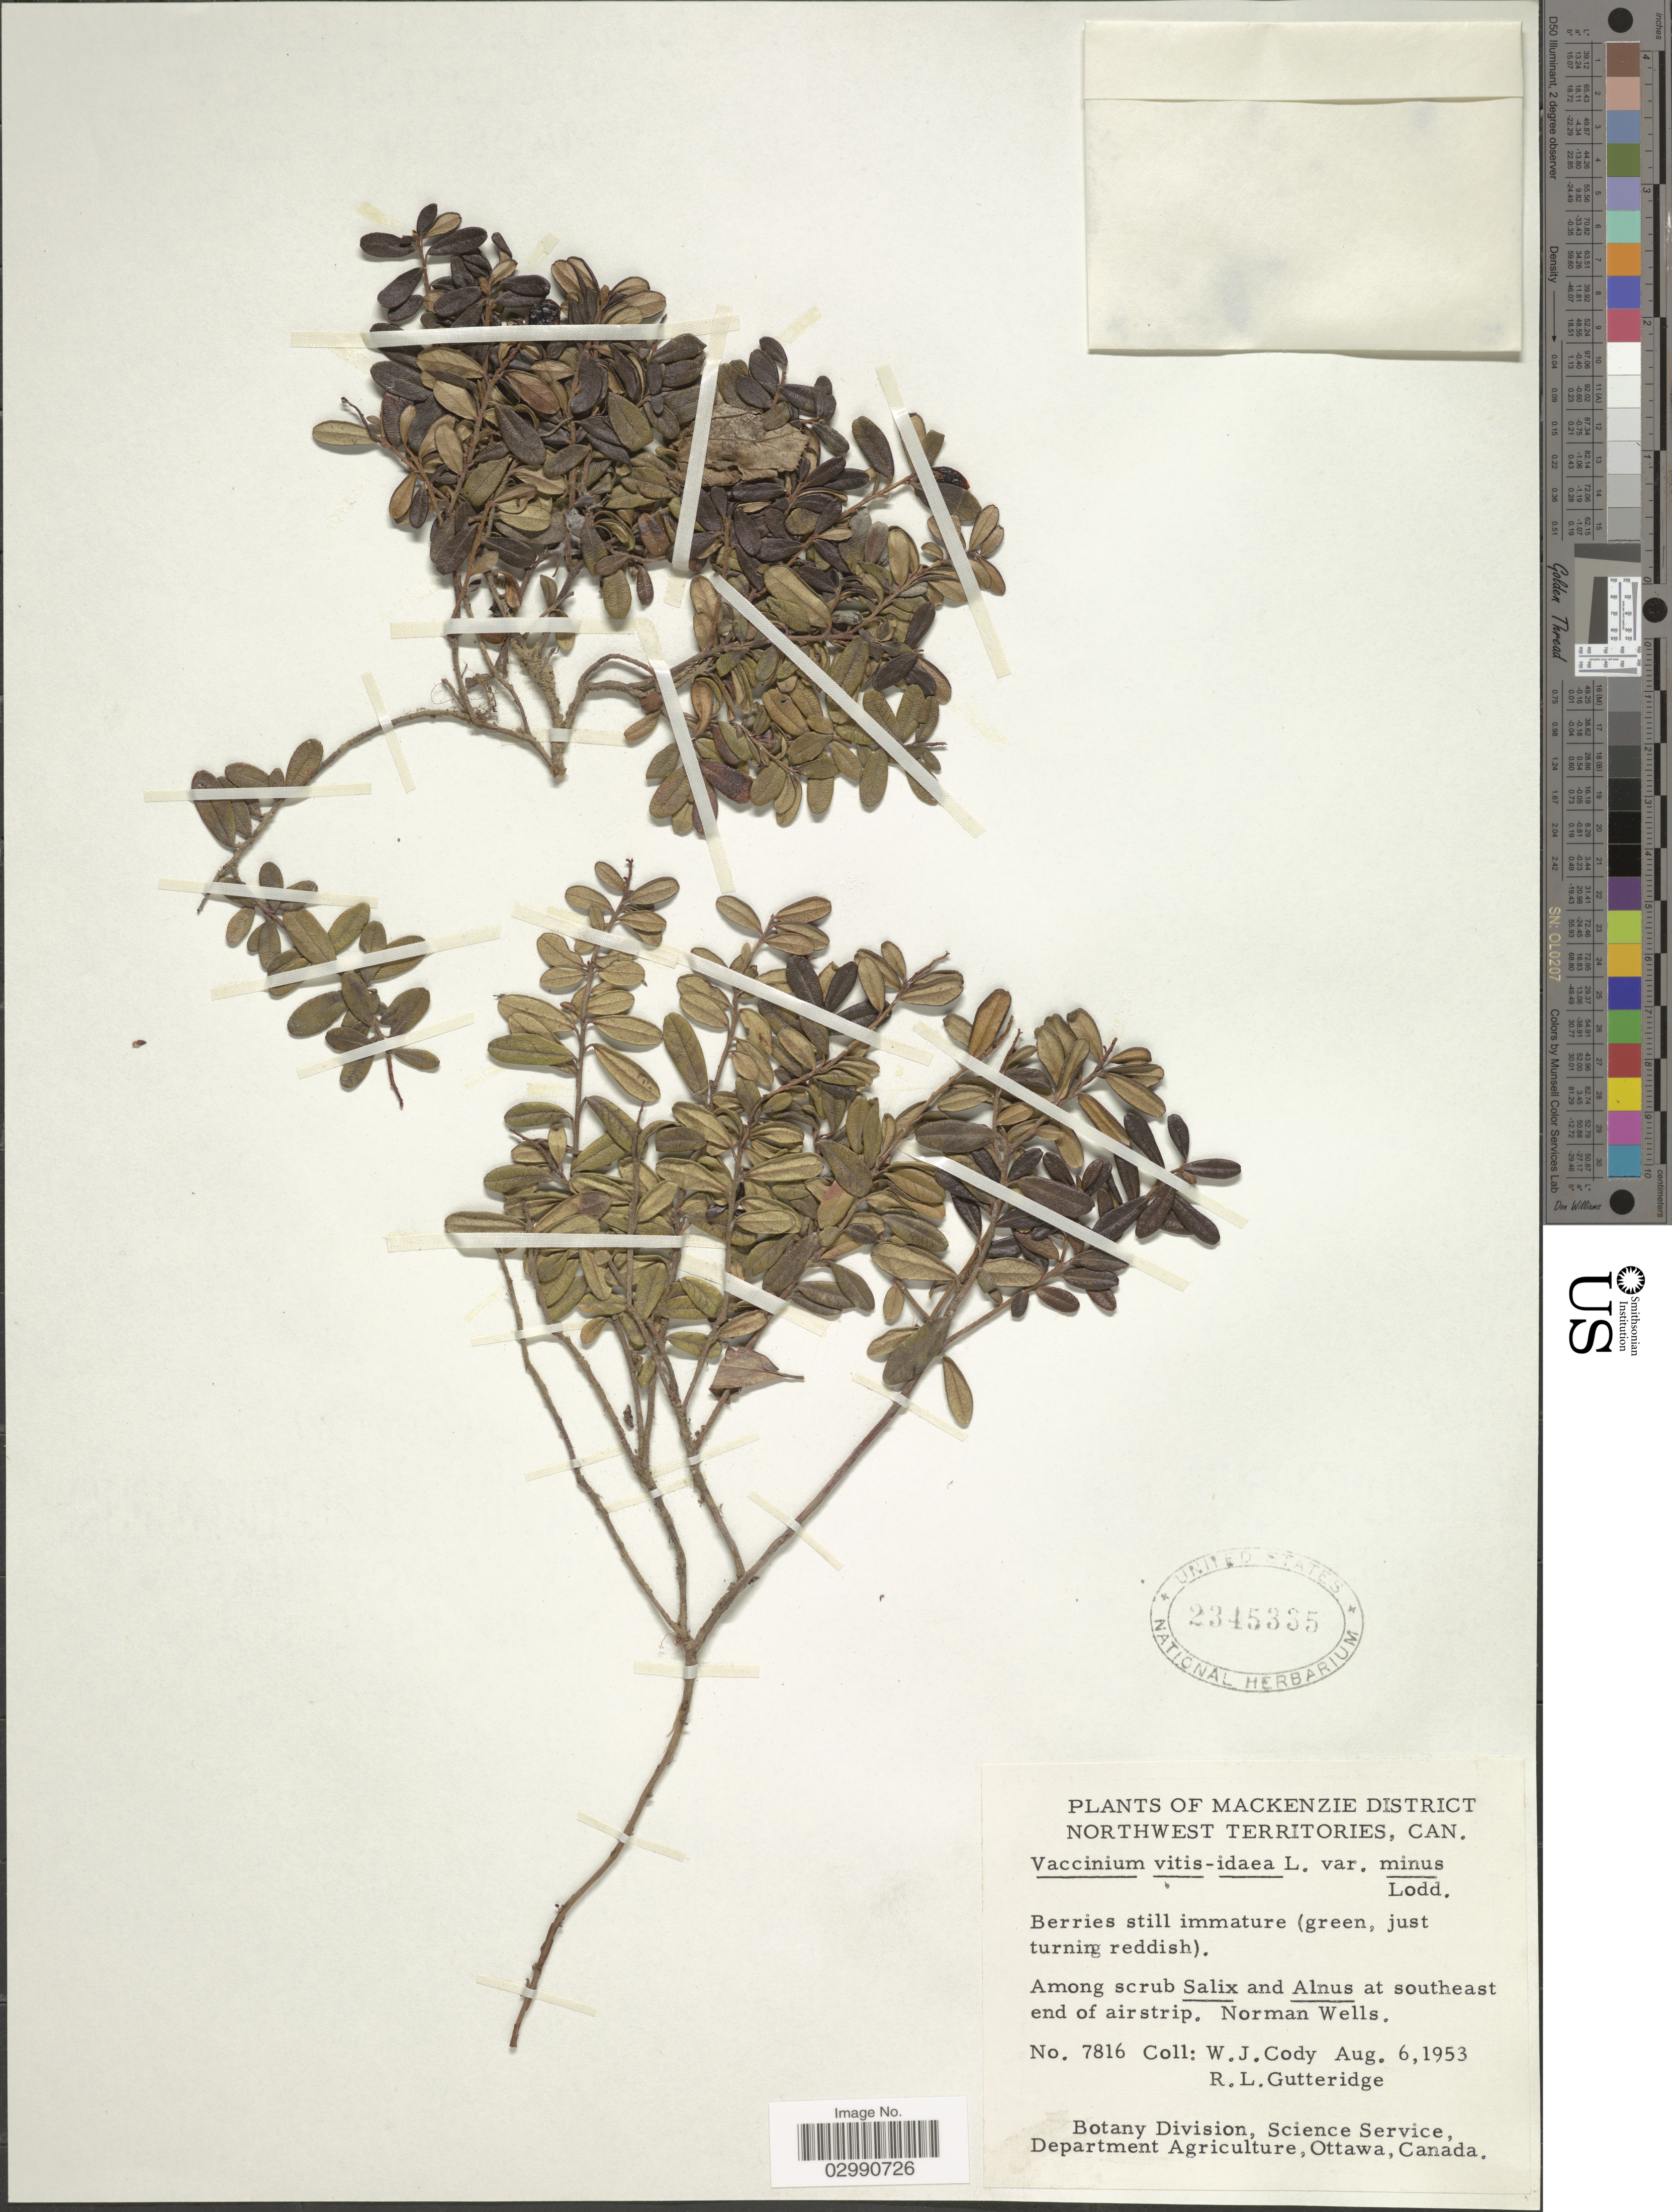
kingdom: Plantae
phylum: Tracheophyta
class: Magnoliopsida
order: Ericales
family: Ericaceae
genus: Vaccinium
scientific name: Vaccinium vitis-idaea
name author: L.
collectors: W. Cody & R. Gutteridge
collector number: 7816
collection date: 1953-08-06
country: Canada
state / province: Northwest Territories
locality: Mackenzie District, at southeast end of airstrip, Norman Wells.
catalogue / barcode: US 2345335